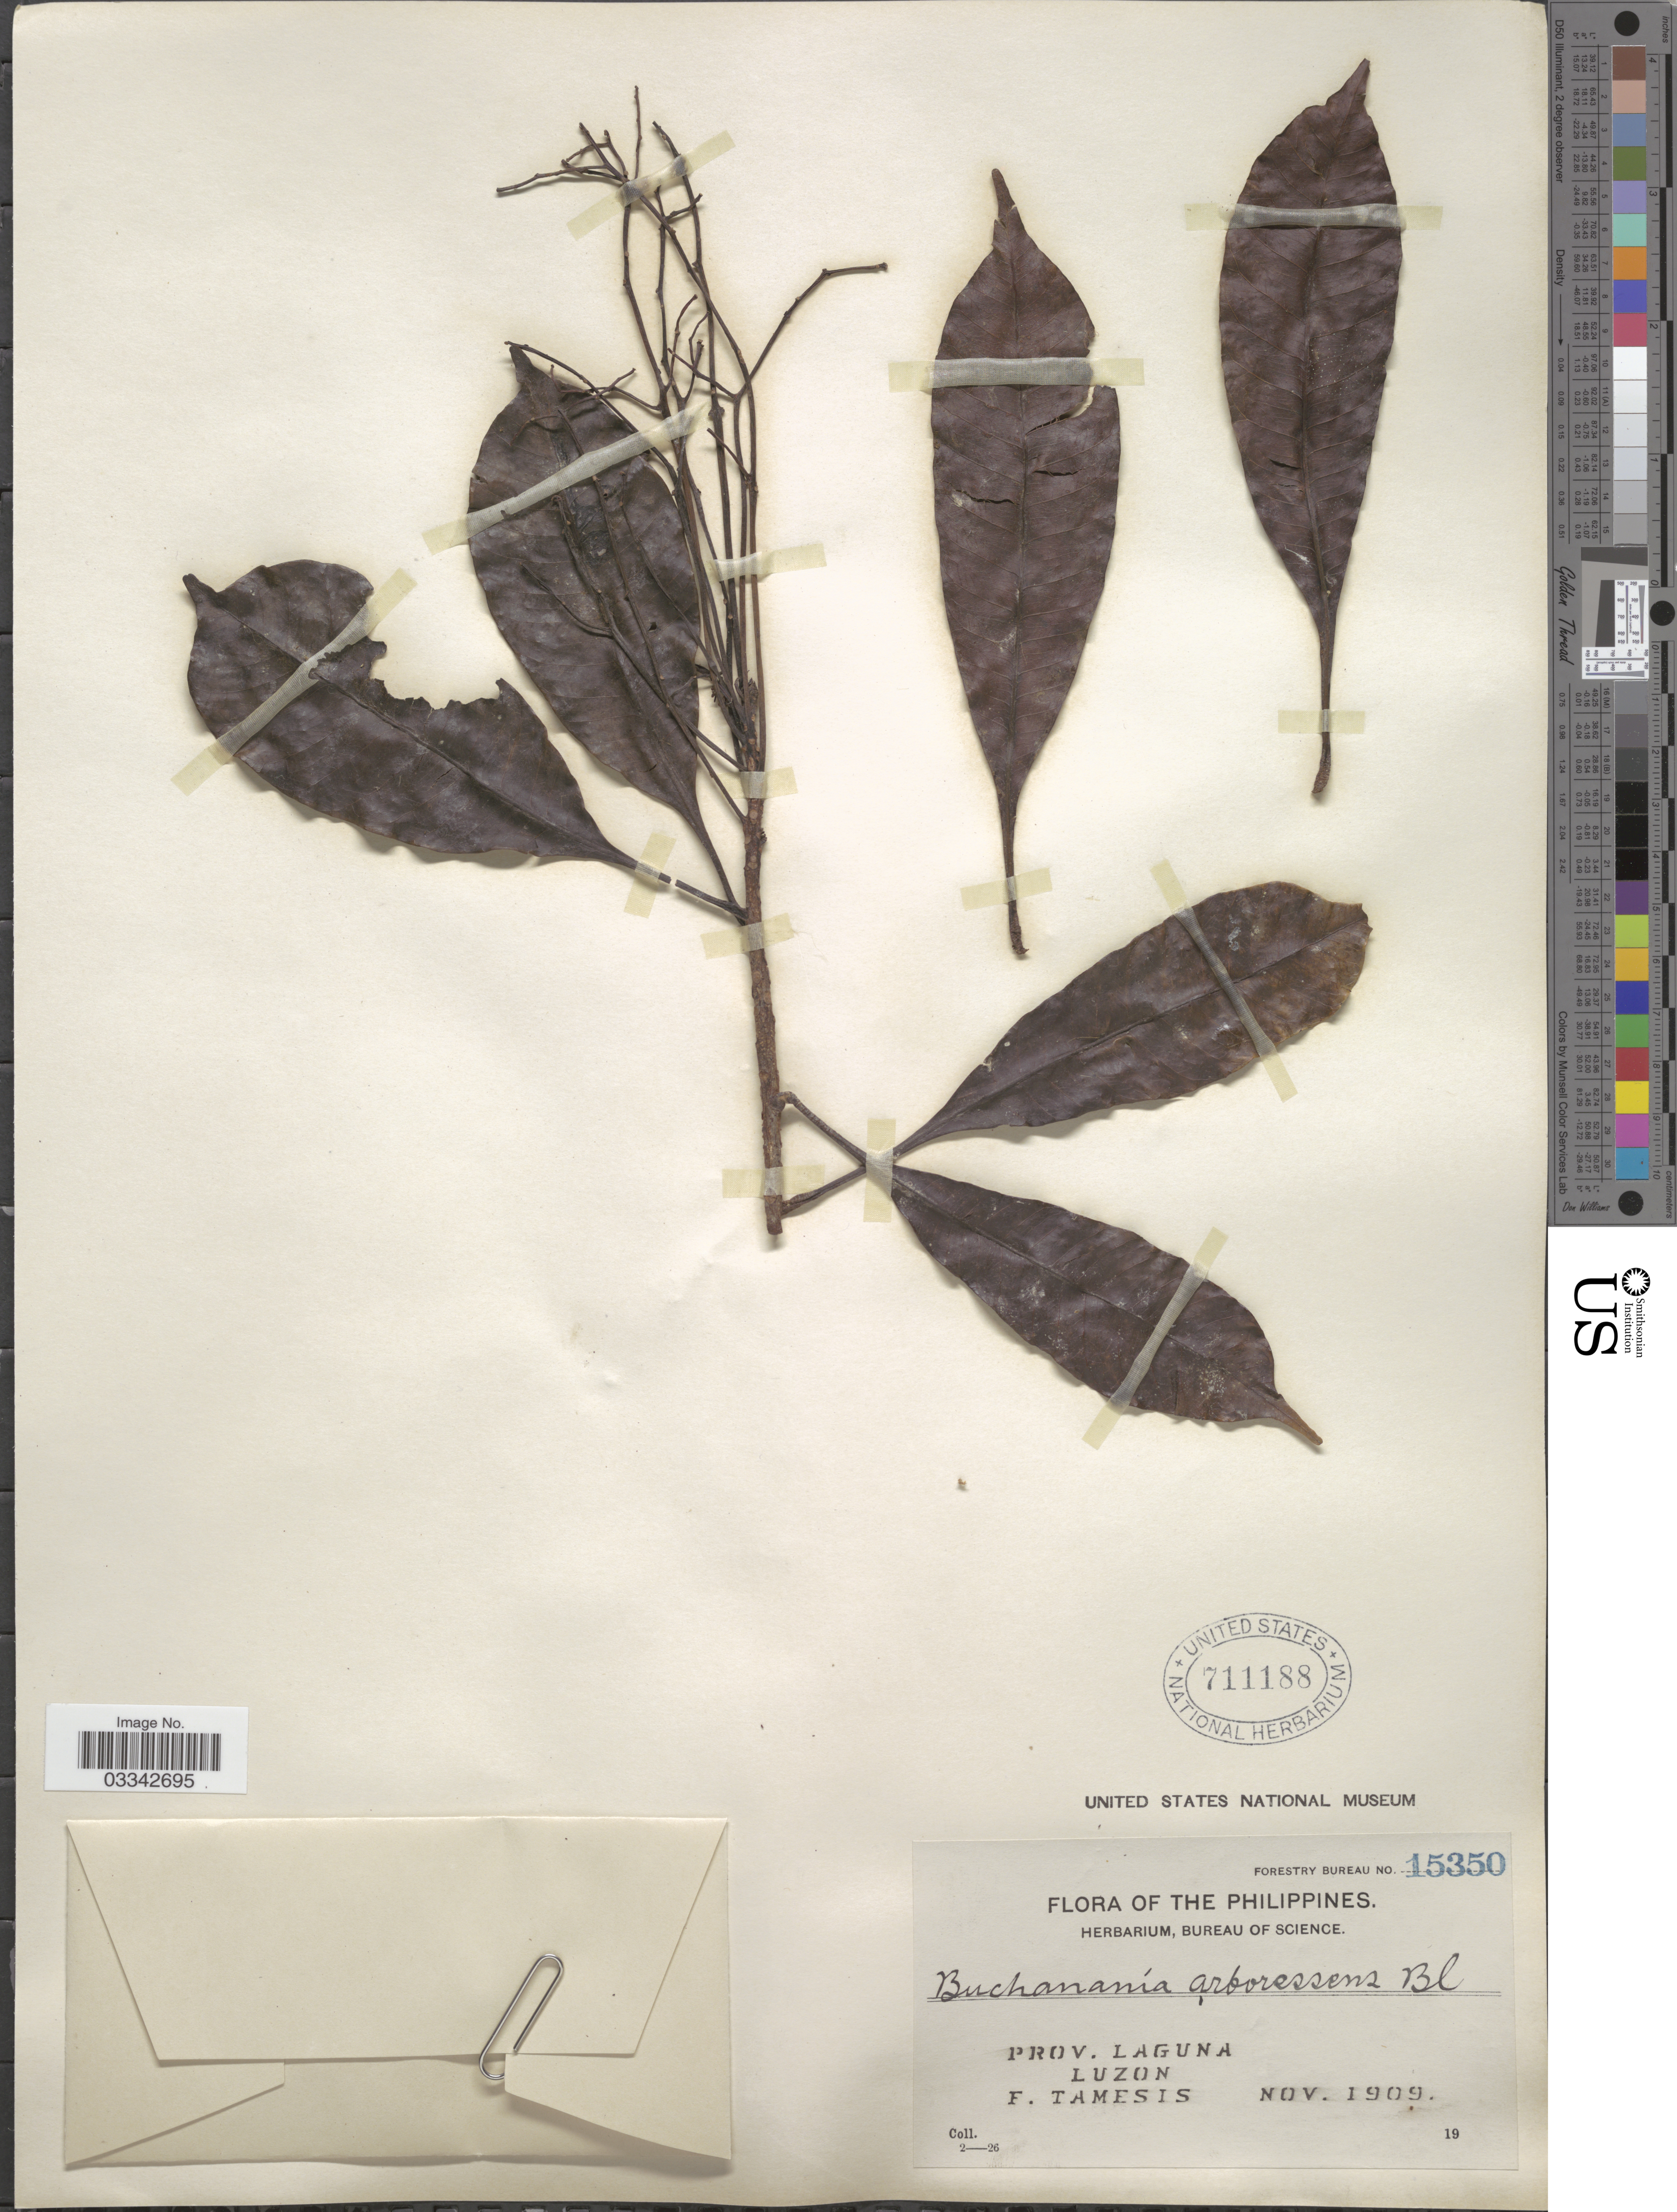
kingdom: Plantae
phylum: Tracheophyta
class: Magnoliopsida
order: Sapindales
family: Anacardiaceae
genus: Buchanania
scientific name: Buchanania arborescens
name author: (Blume) Blume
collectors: F. Tamesis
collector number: Forestry Bureau 15350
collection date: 1909-11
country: Philippines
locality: Prov. Laguna, Luzon.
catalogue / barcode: US 711188